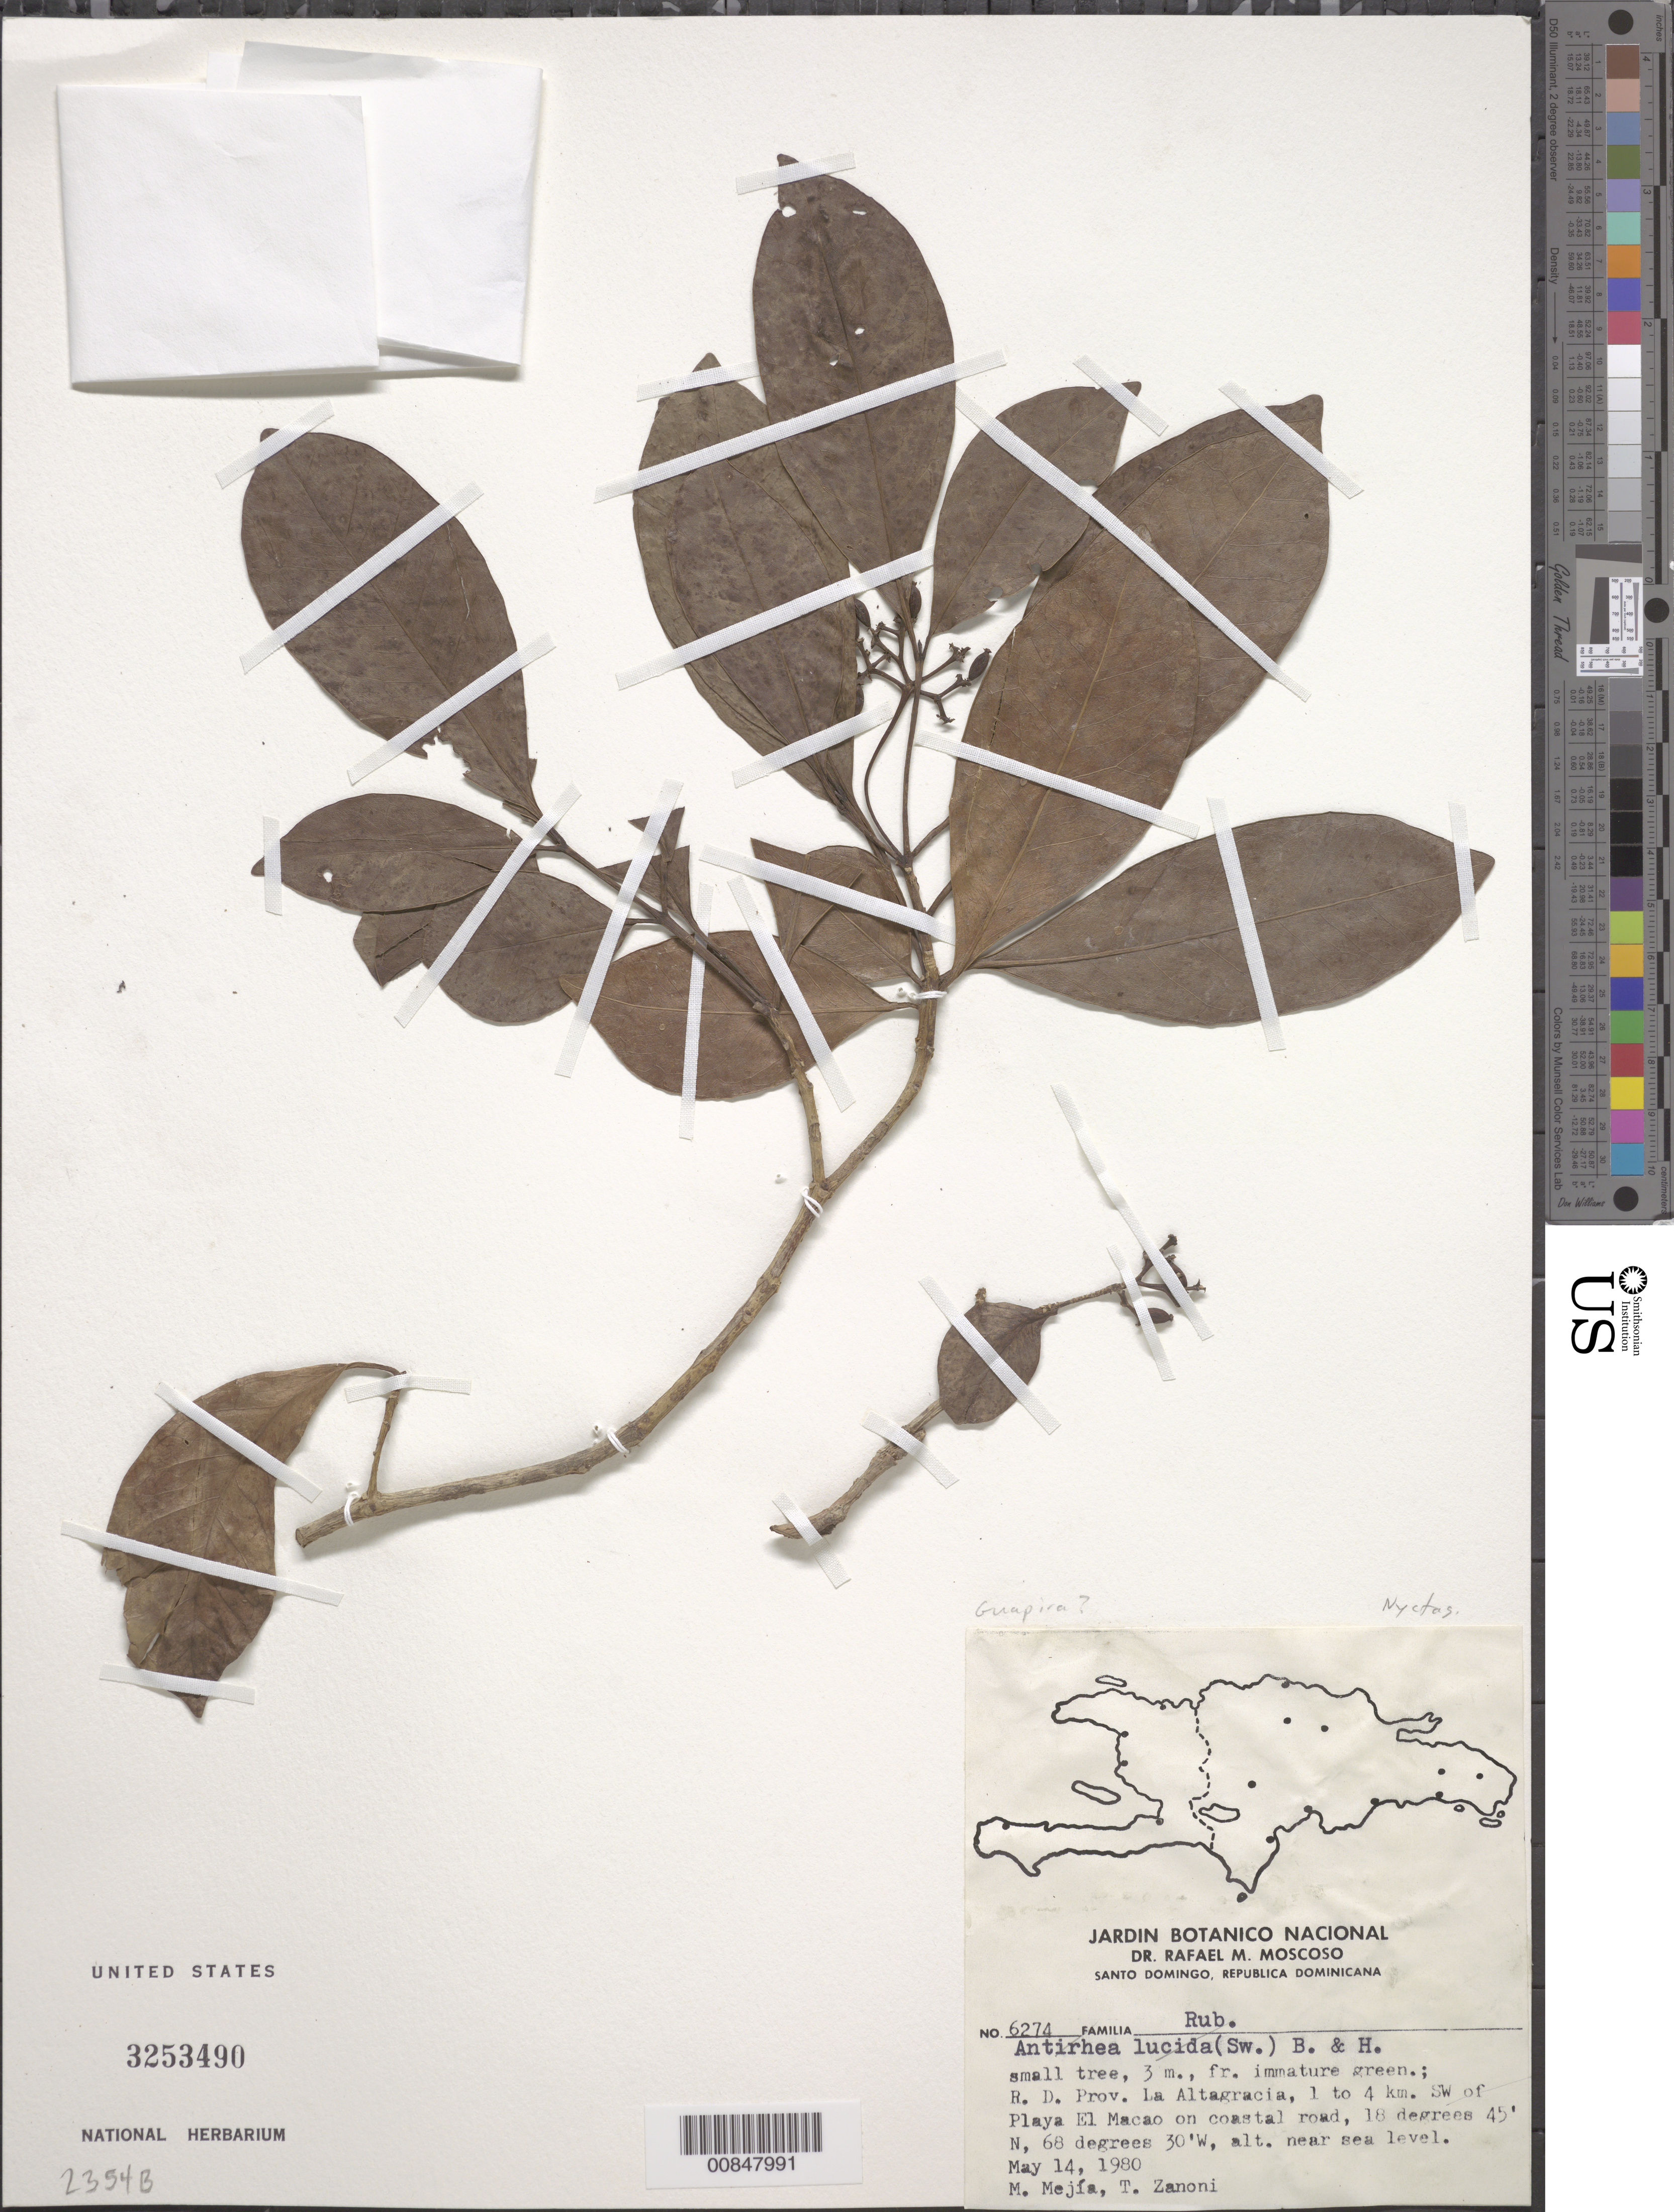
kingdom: Plantae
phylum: Tracheophyta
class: Magnoliopsida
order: Caryophyllales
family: Nyctaginaceae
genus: Guapira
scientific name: Guapira fragrans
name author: (Dum. Cours.) Little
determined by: Strong, Mark T., (BOT), Smithsonian Institution - National Museum of Natural History (UNITED STATES)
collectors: M. Mejia & T. A. Zanoni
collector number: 6274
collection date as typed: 14 May 1980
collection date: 1980-05-14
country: Dominican Republic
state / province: La Altagracia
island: Hispaniola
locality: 1 to 4 km. SW of Playa El Macao on coastal road.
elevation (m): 0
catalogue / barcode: US 3253490